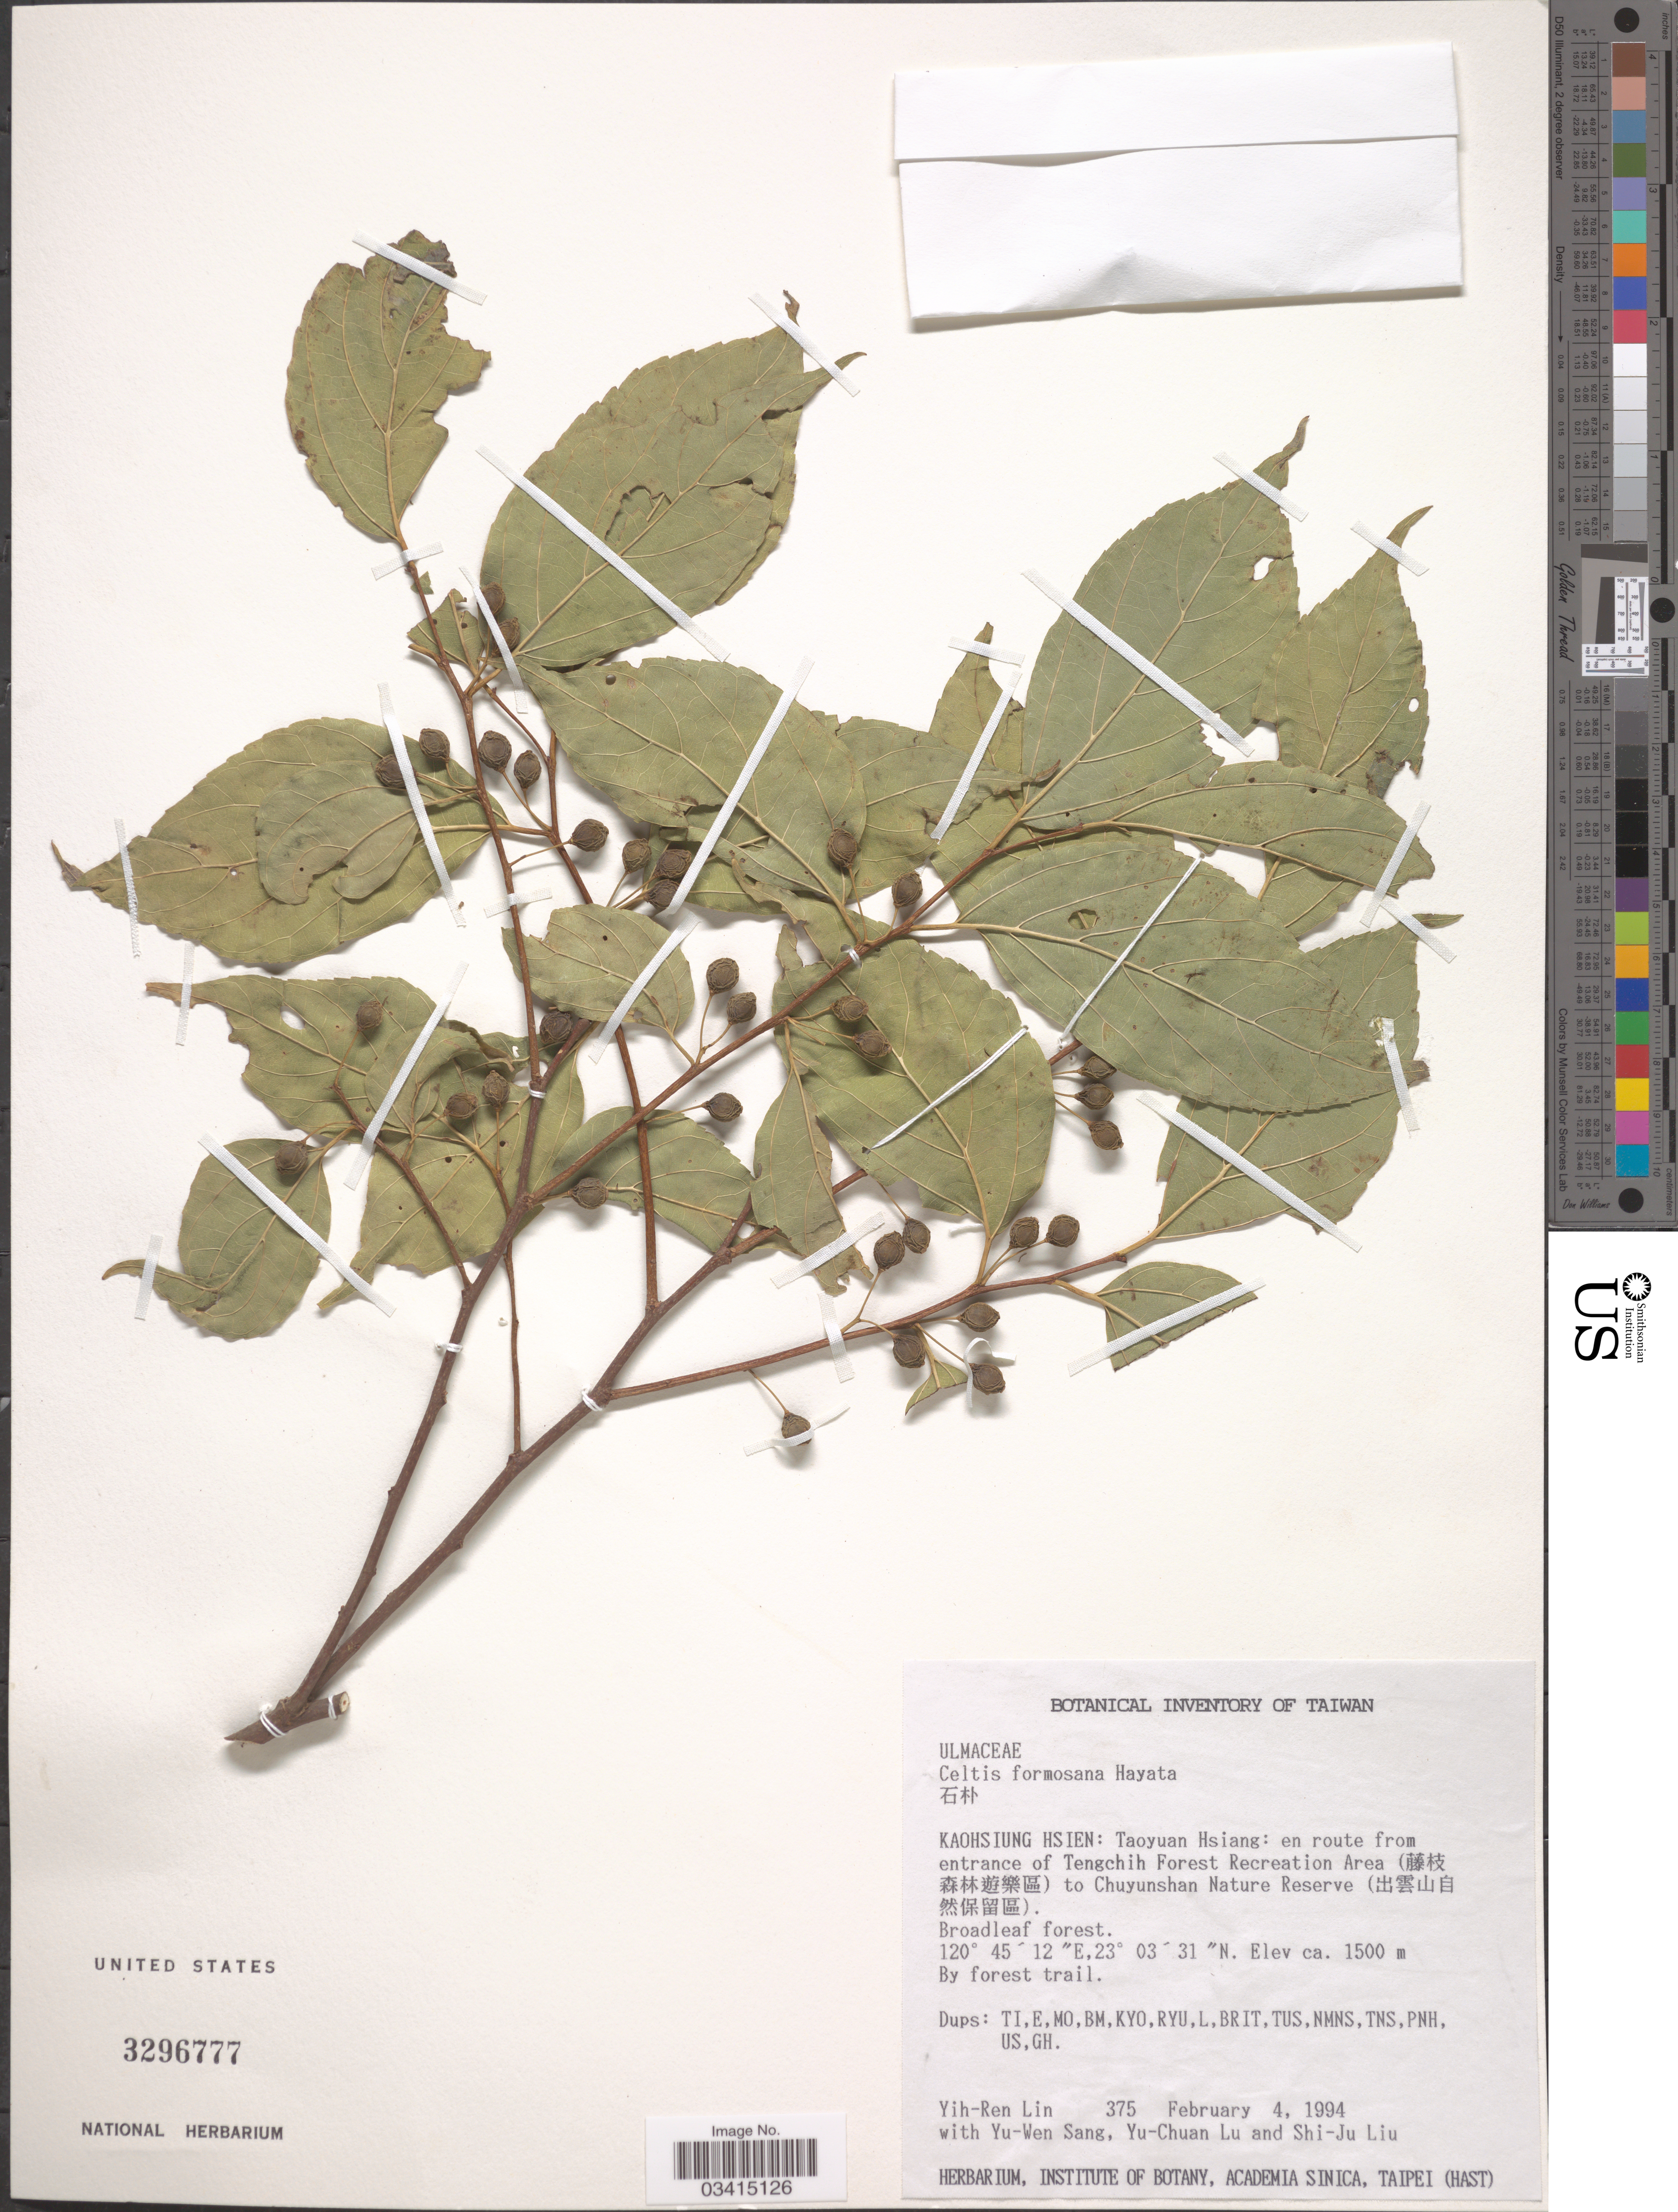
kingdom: Plantae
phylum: Tracheophyta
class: Magnoliopsida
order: Rosales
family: Cannabaceae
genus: Celtis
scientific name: Celtis formosana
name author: Hayata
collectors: Y. Lin, Y. Sang, Y. C. Lu & S. J. Liu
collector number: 375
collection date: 1994-02-04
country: Taiwan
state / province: Kaohsiung City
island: Taiwan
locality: Kaohsiung Hsien: Taoyuan Hsiang: en route from entrance of Tengchih Forest Recreation Area (X) to Chuyunshan Nature Reserve (X).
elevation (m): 1500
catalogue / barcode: US 3296777